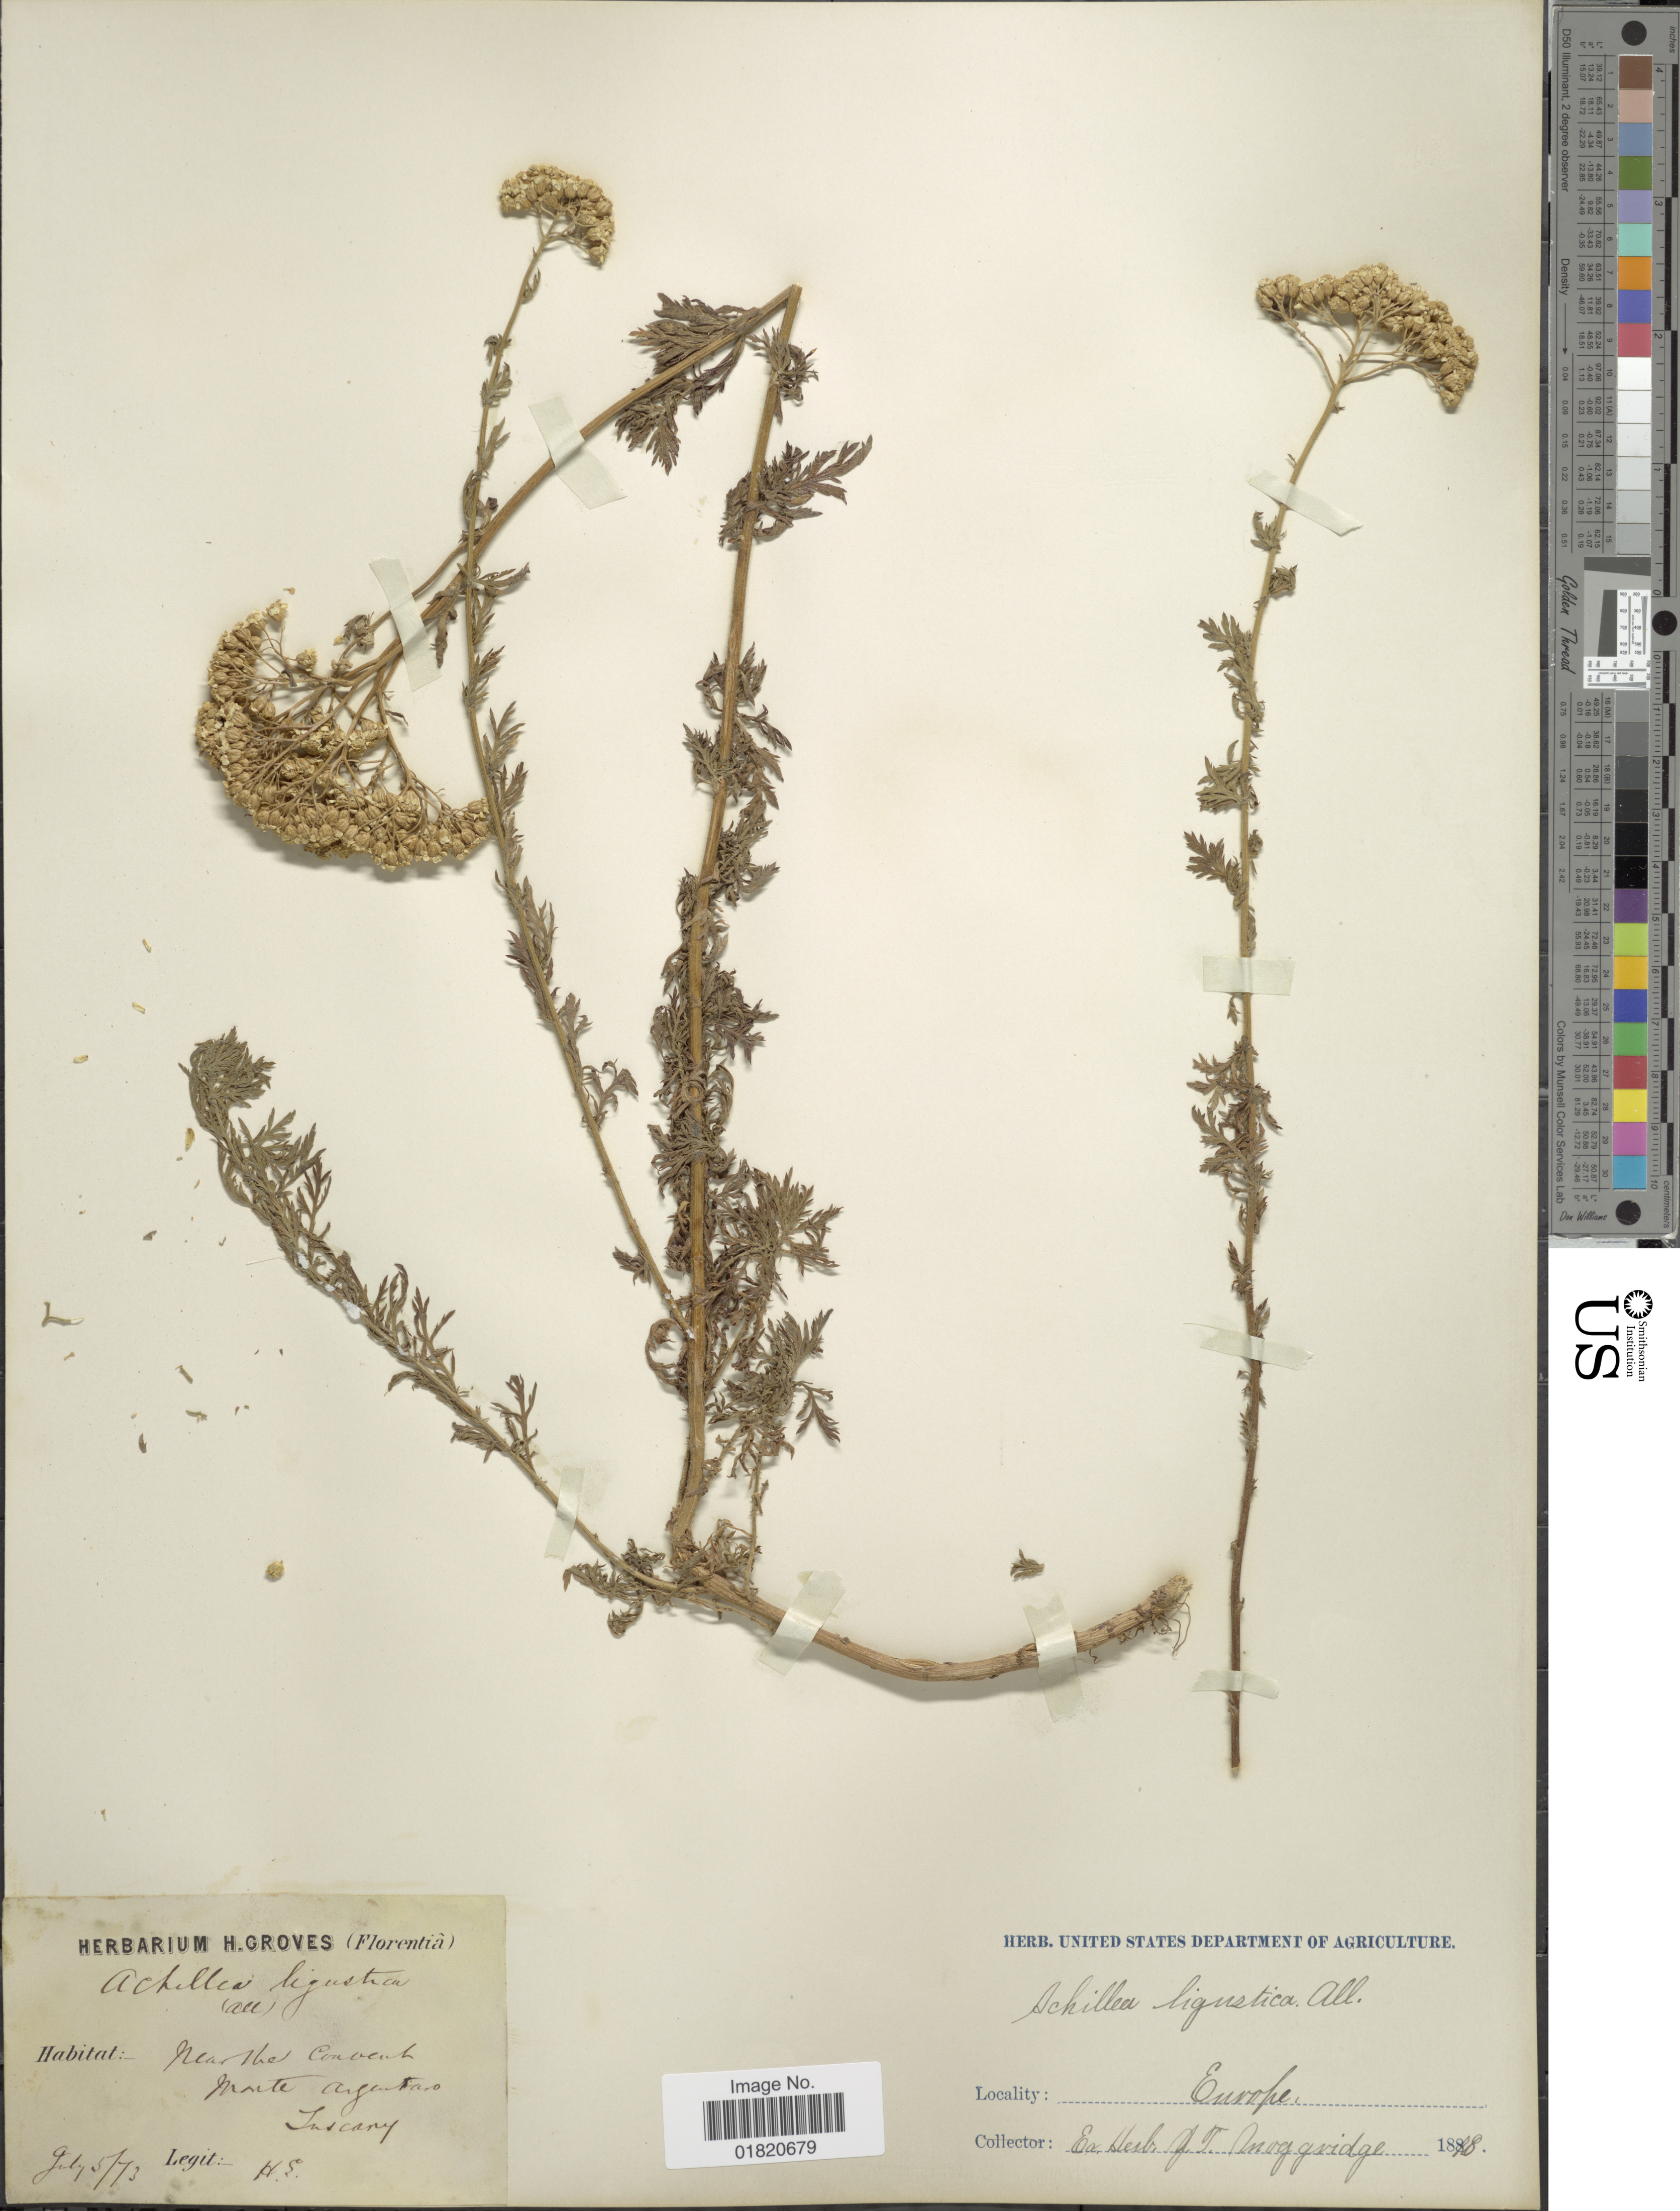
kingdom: Plantae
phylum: Tracheophyta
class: Magnoliopsida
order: Asterales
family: Asteraceae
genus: Achillea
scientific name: Achillea ligustica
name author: All.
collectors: H. Groves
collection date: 1873-07-05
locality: Near the convent monte argentano Inscary [interpreted] Europe